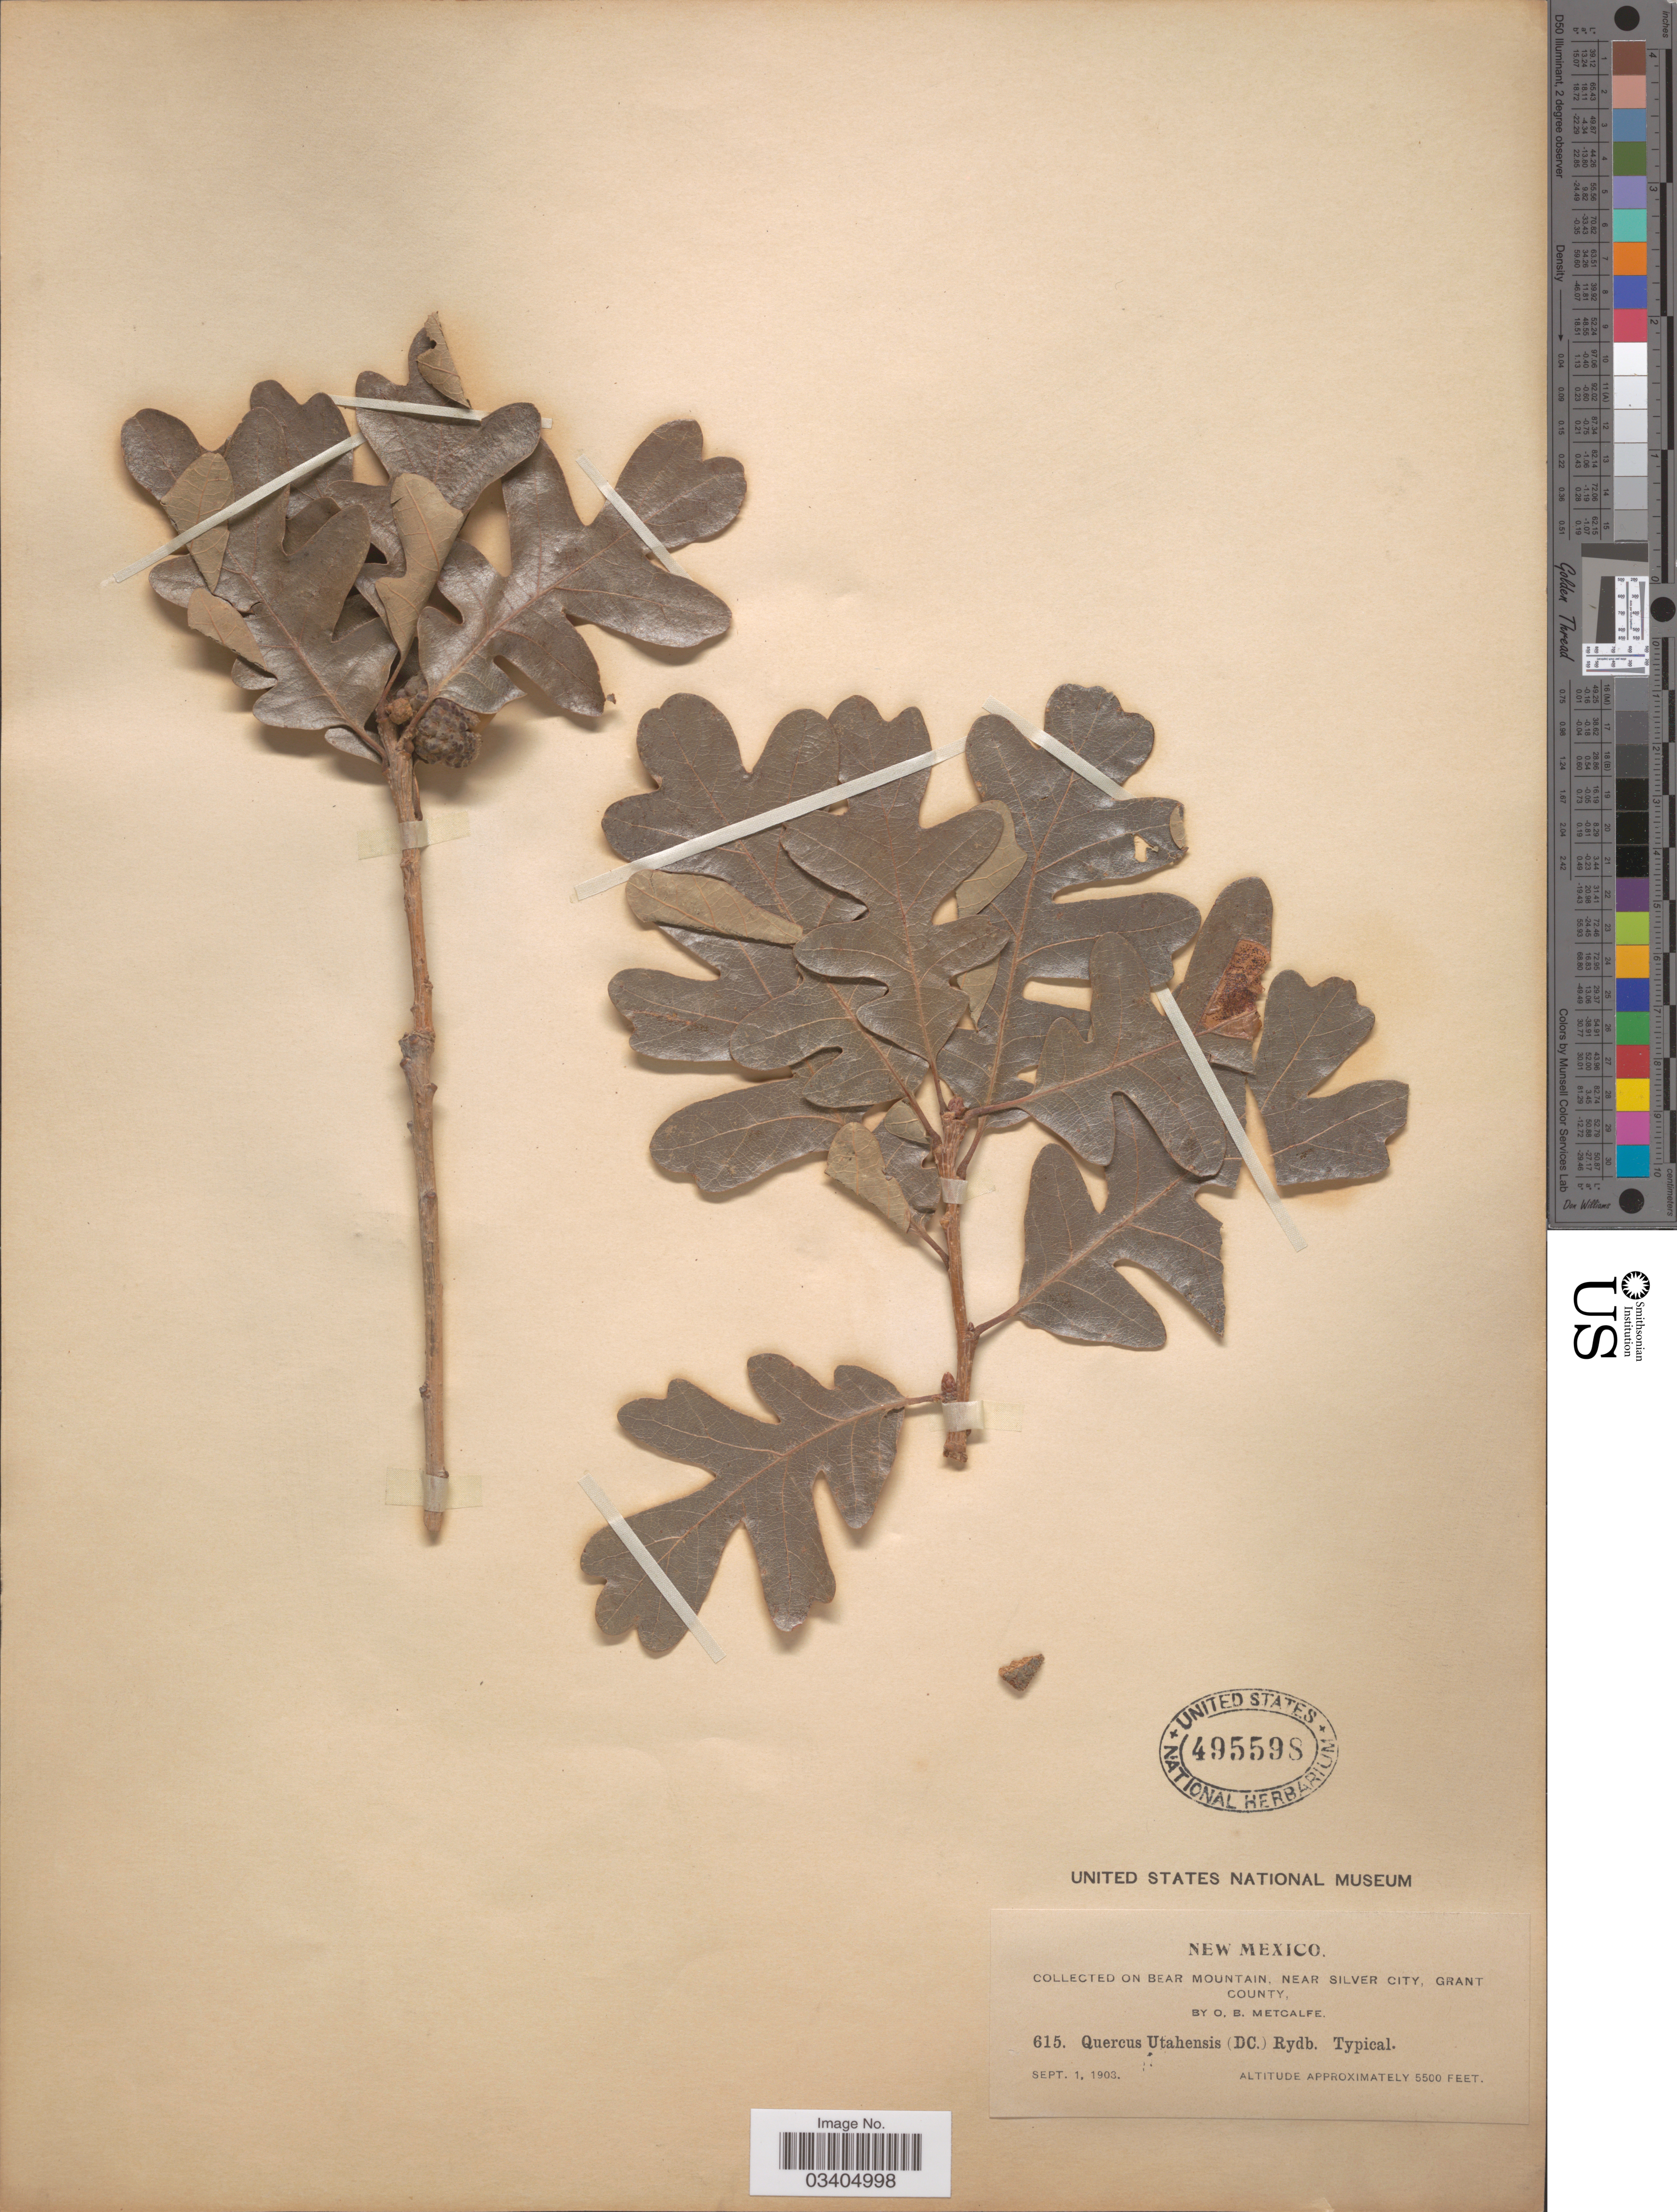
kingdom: Plantae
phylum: Tracheophyta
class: Magnoliopsida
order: Fagales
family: Fagaceae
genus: Quercus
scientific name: Quercus gambelii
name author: Nutt.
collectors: O. B. Metcalfe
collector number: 615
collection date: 1903-09-01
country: United States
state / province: New Mexico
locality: On Bear Mountain, near Silver City, Grant County.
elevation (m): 1676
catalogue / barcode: US 495598